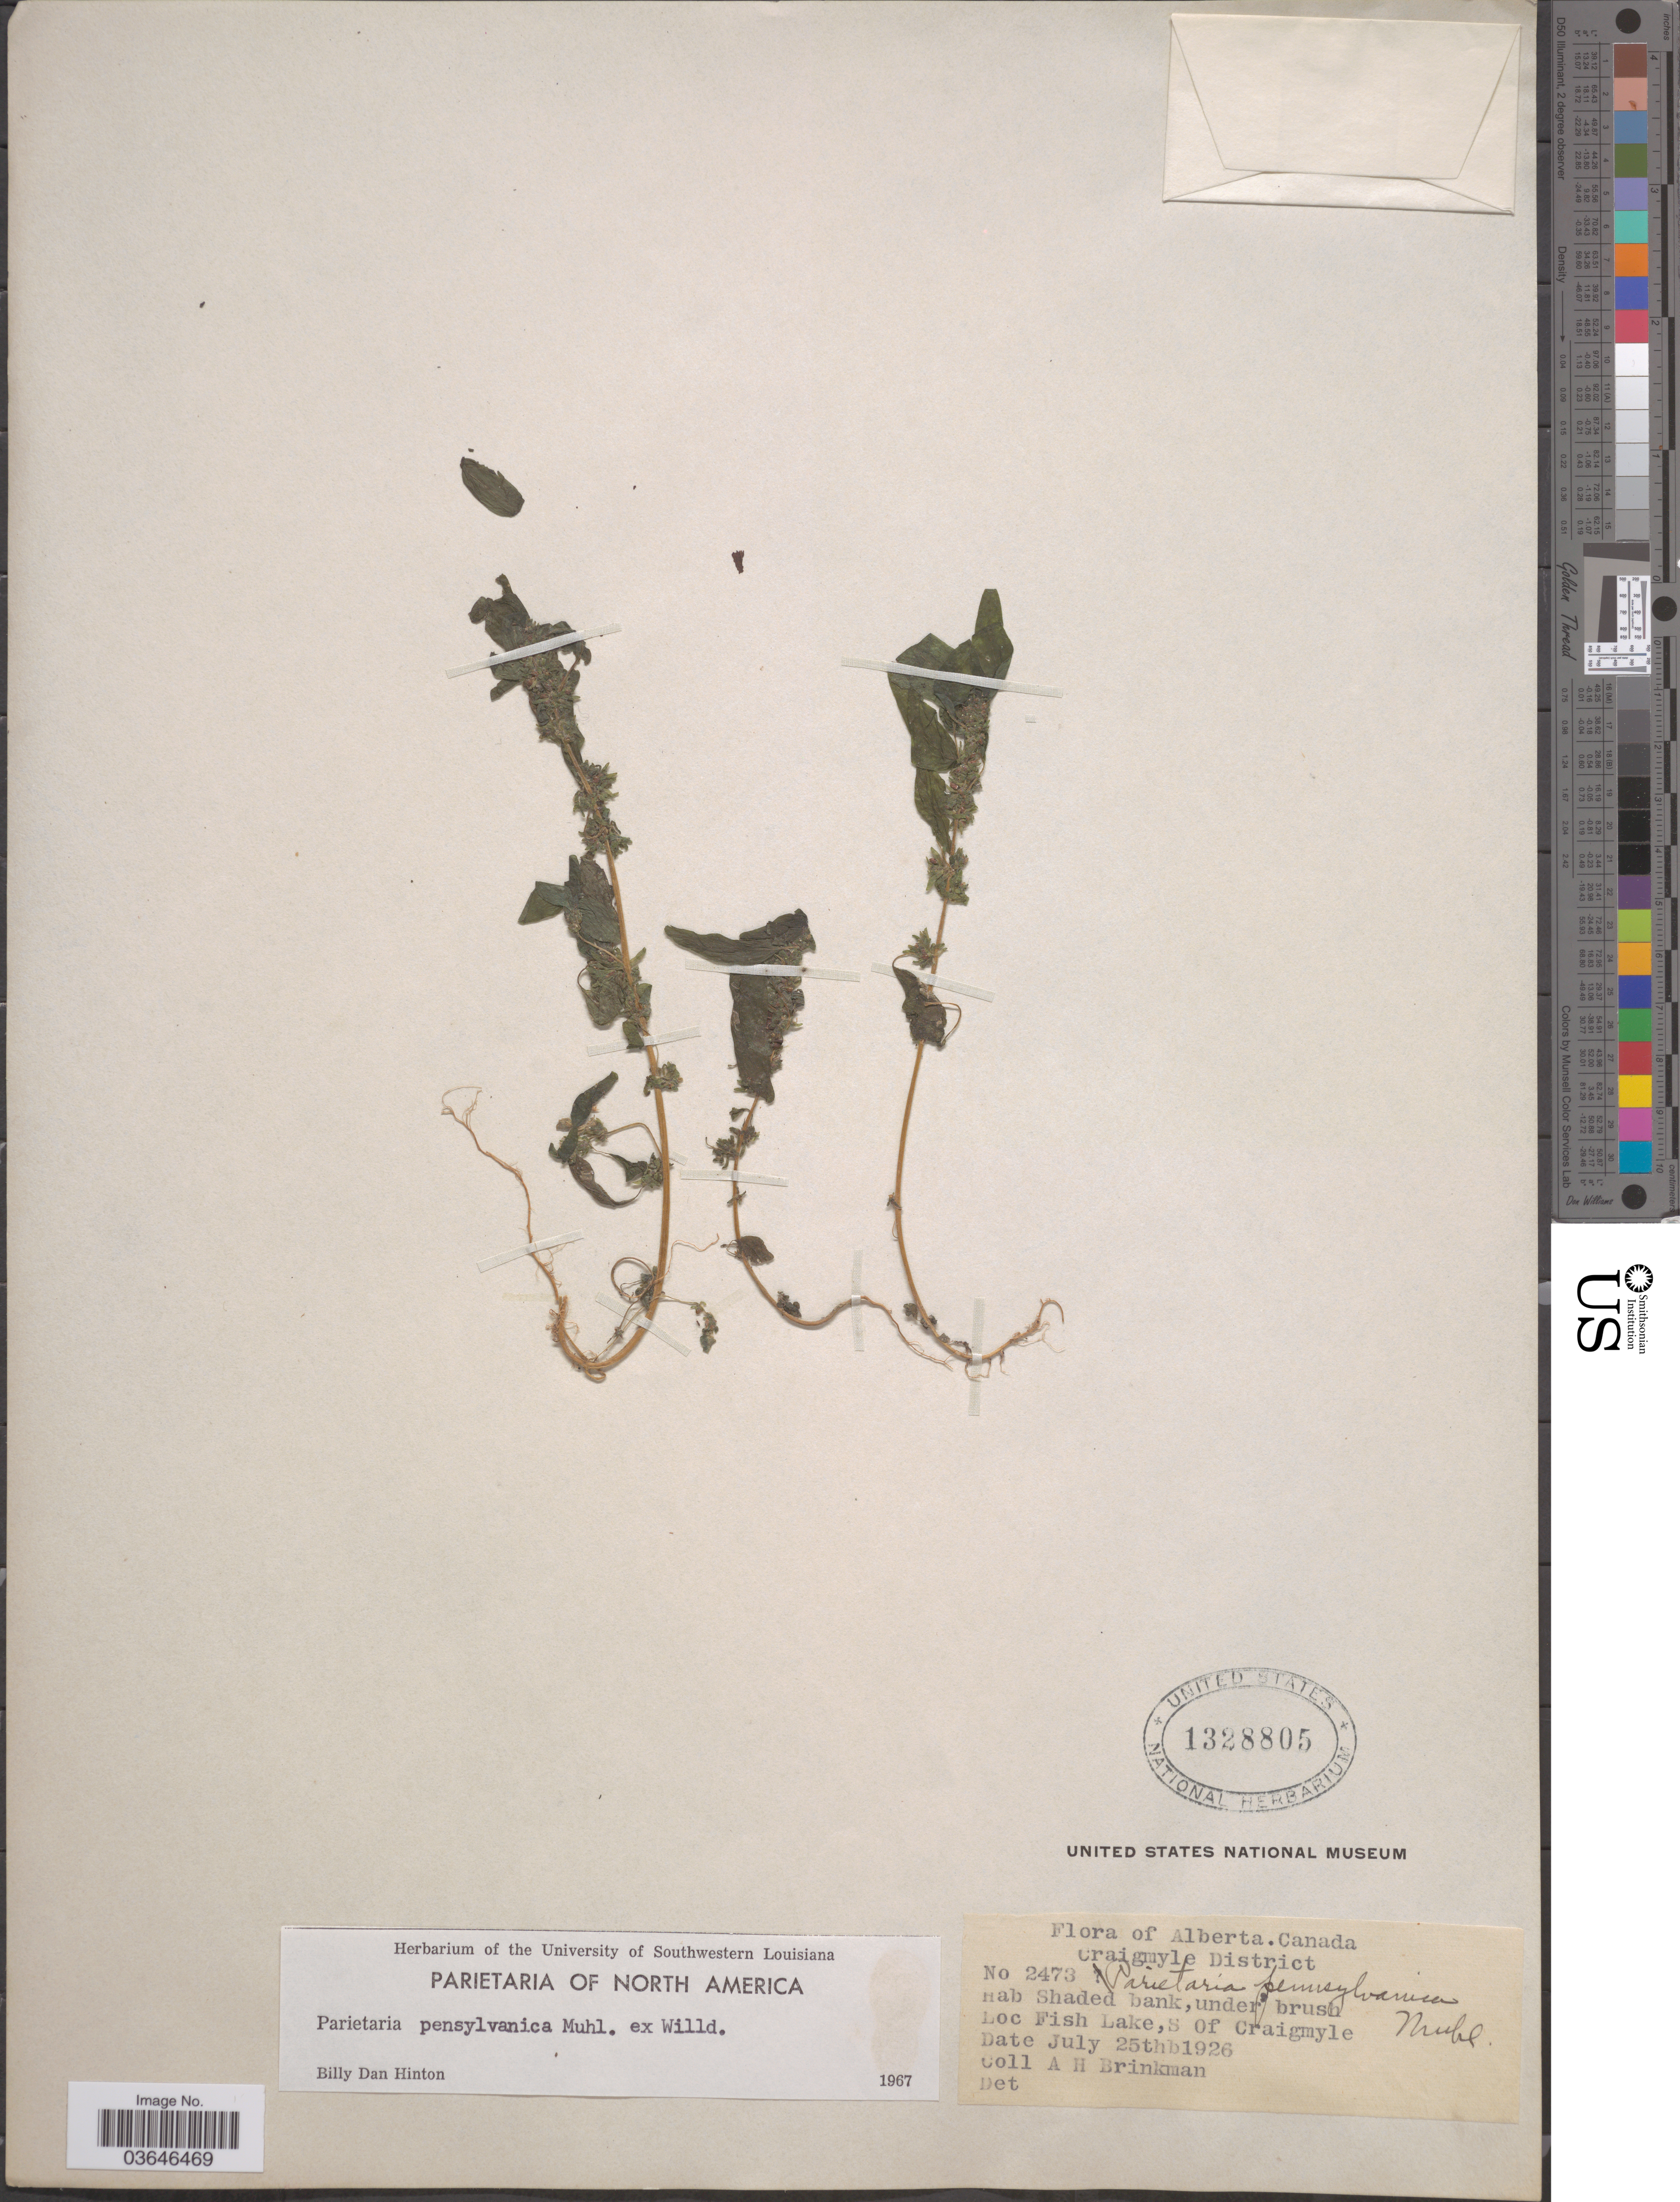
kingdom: Plantae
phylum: Tracheophyta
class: Magnoliopsida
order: Rosales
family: Urticaceae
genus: Parietaria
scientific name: Parietaria pensylvanica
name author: Muhl. ex Willd.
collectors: A. Brinkman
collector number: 2473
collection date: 1926-07-25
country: Canada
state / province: Alberta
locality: Craigmyle District. Fish Lake, S of Craigmyle.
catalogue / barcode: US 1328805